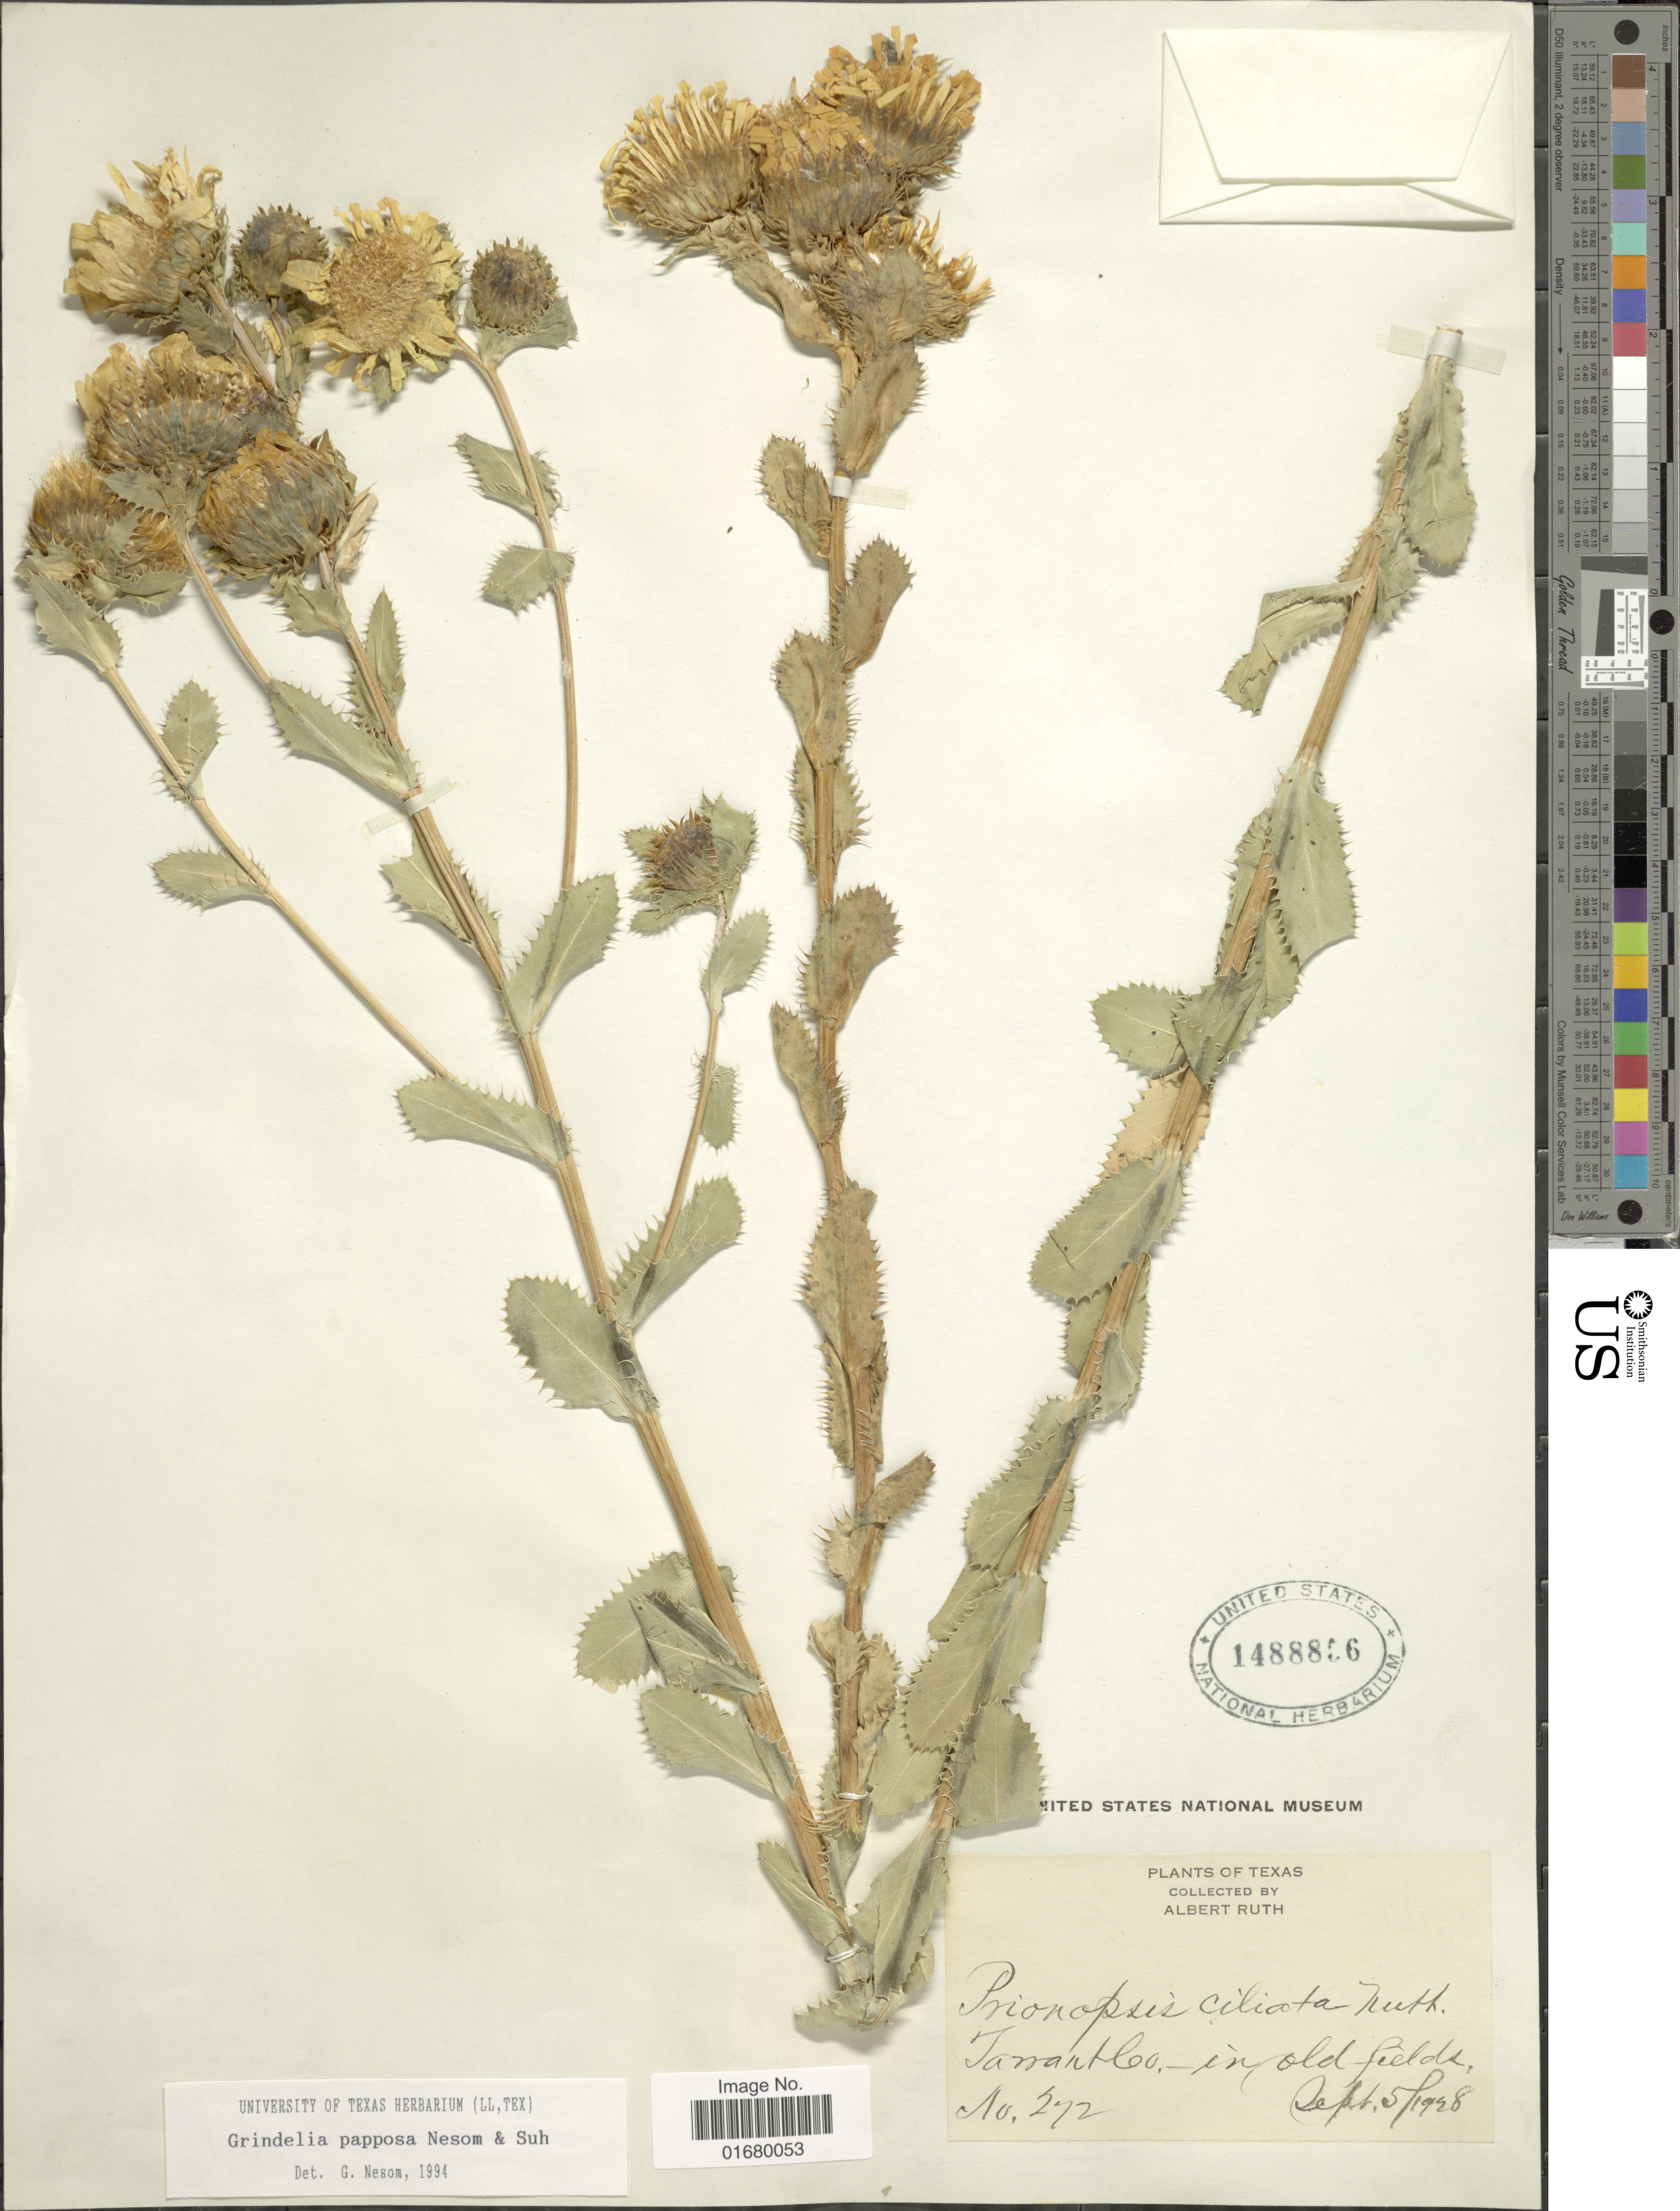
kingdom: Plantae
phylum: Tracheophyta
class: Magnoliopsida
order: Asterales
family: Asteraceae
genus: Grindelia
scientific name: Grindelia papposa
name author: G.L. Nesom & Suh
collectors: A. Ruth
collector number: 272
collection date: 1948-09-05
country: United States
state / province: Texas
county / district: Tarrant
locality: In old fields, Tarrant Co.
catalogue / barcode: US 1488856